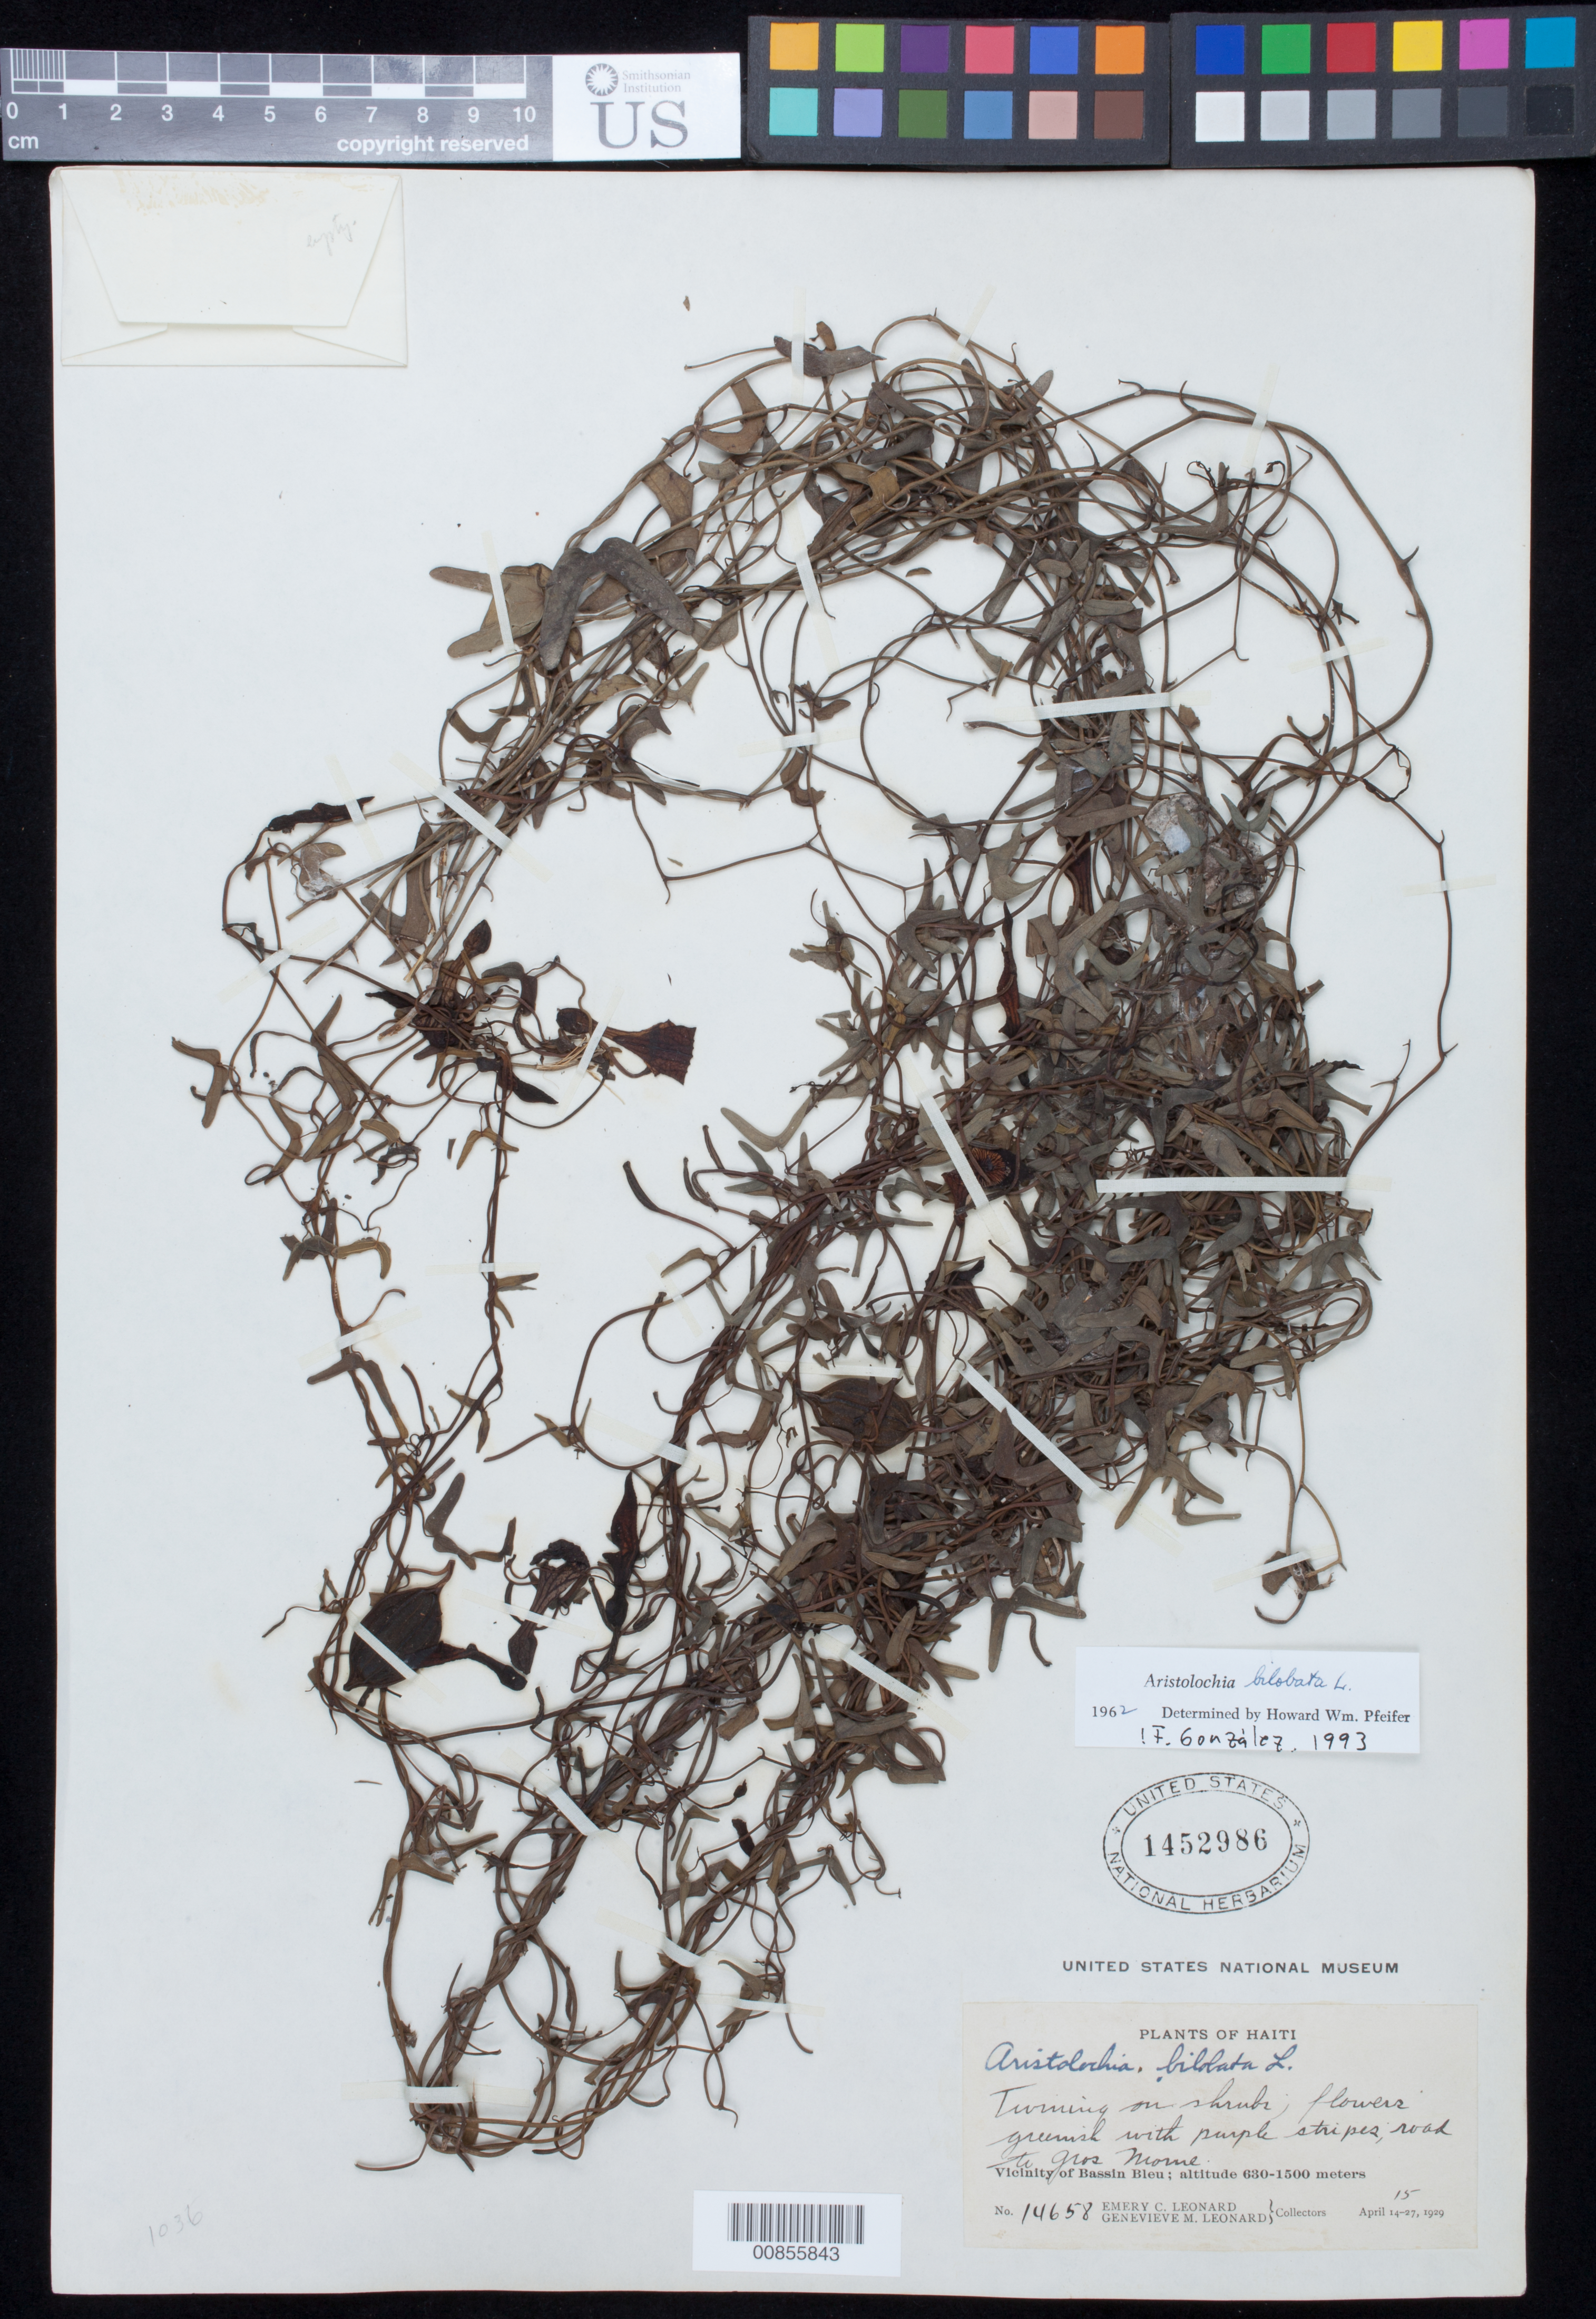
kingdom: Plantae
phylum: Tracheophyta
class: Magnoliopsida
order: Piperales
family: Aristolochiaceae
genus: Aristolochia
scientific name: Aristolochia sp.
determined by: Fernandez, E.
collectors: E. C. Leonard & G. M. Leonard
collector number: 14658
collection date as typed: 15 Apr 1929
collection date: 1929-04-15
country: Haiti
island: Hispaniola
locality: Vicinity of Bassin Bleu. Road to Gros Morne.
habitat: Twining on shrubs.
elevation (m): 630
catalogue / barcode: US 1452986